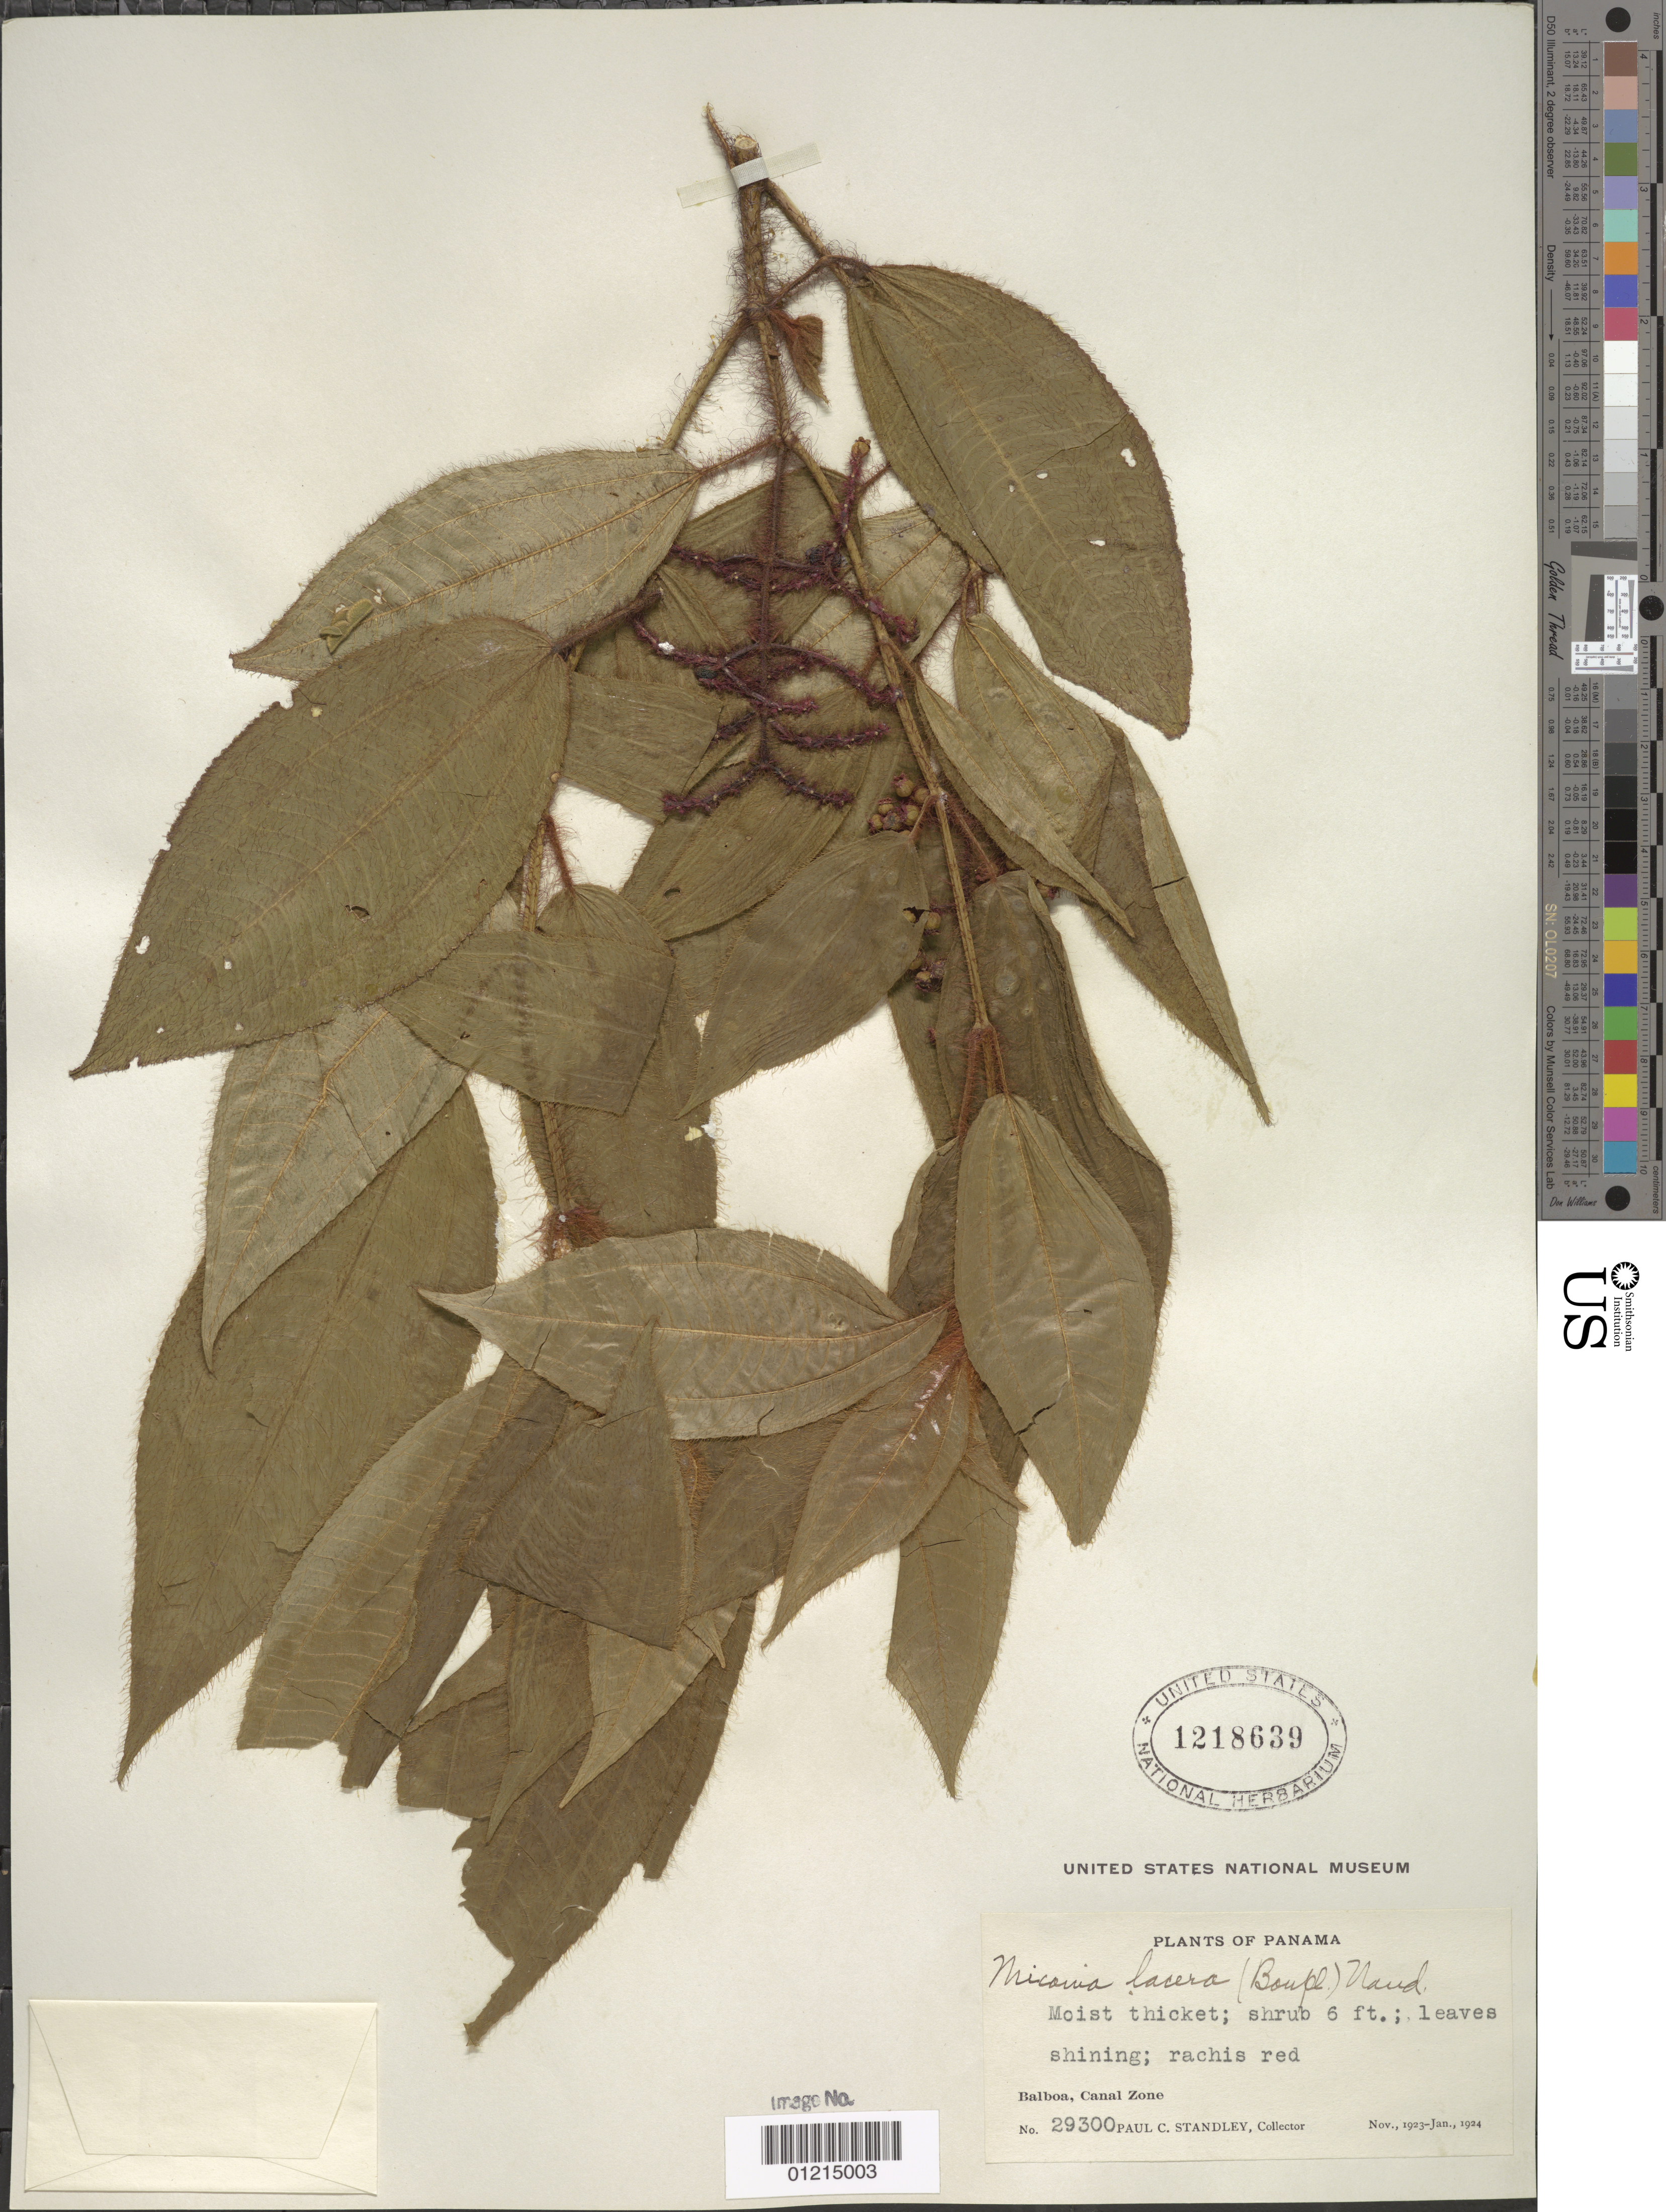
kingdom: Plantae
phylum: Tracheophyta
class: Magnoliopsida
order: Myrtales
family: Melastomataceae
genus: Miconia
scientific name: Miconia lacera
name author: (Bonpl.) Naudin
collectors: P. C. Standley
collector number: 29300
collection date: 1923-11/1924-01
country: Panama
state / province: Panamá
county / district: Canal Zone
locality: Balboa.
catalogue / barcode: US 1218639